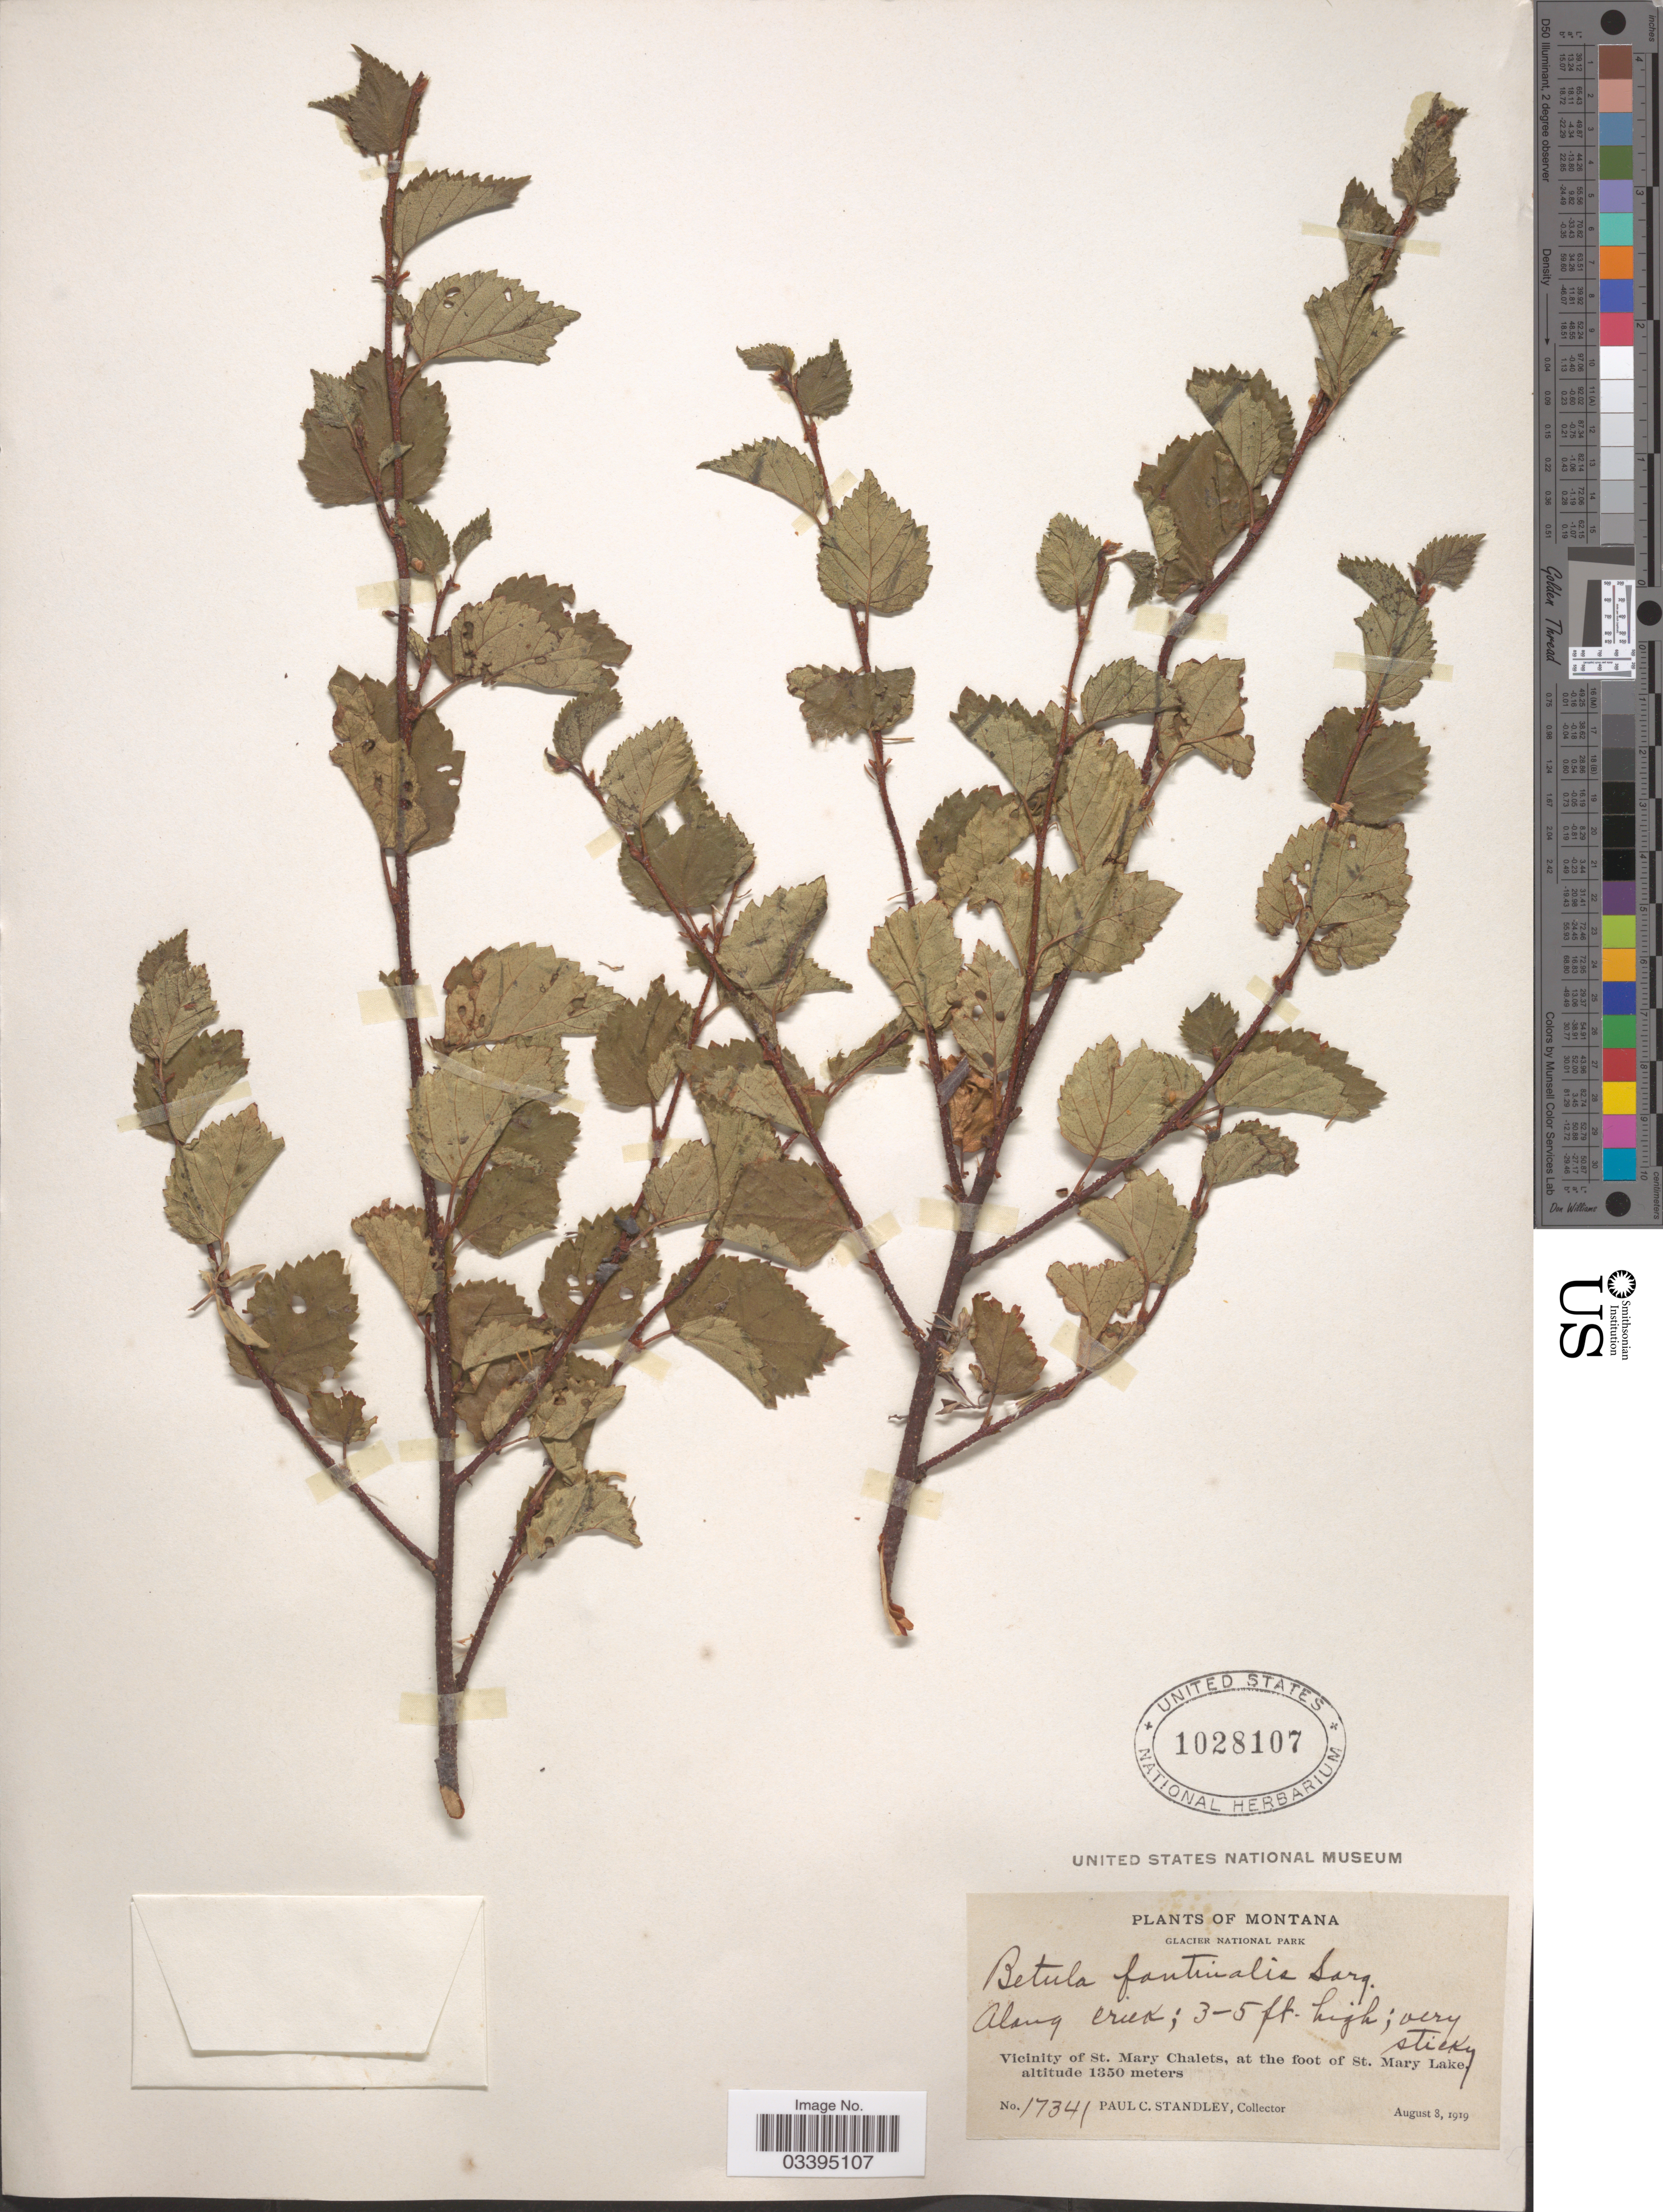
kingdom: Plantae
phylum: Tracheophyta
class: Magnoliopsida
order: Fagales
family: Betulaceae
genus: Betula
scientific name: Betula fontinalis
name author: Sarg.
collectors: P. C. Standley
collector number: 17341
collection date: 1919-08-08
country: United States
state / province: Montana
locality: Glacier National Park. Along creek. Vicinity of St. Marys Chalets, at the foot of St Mary Lake.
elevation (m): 1350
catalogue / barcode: US 1028107